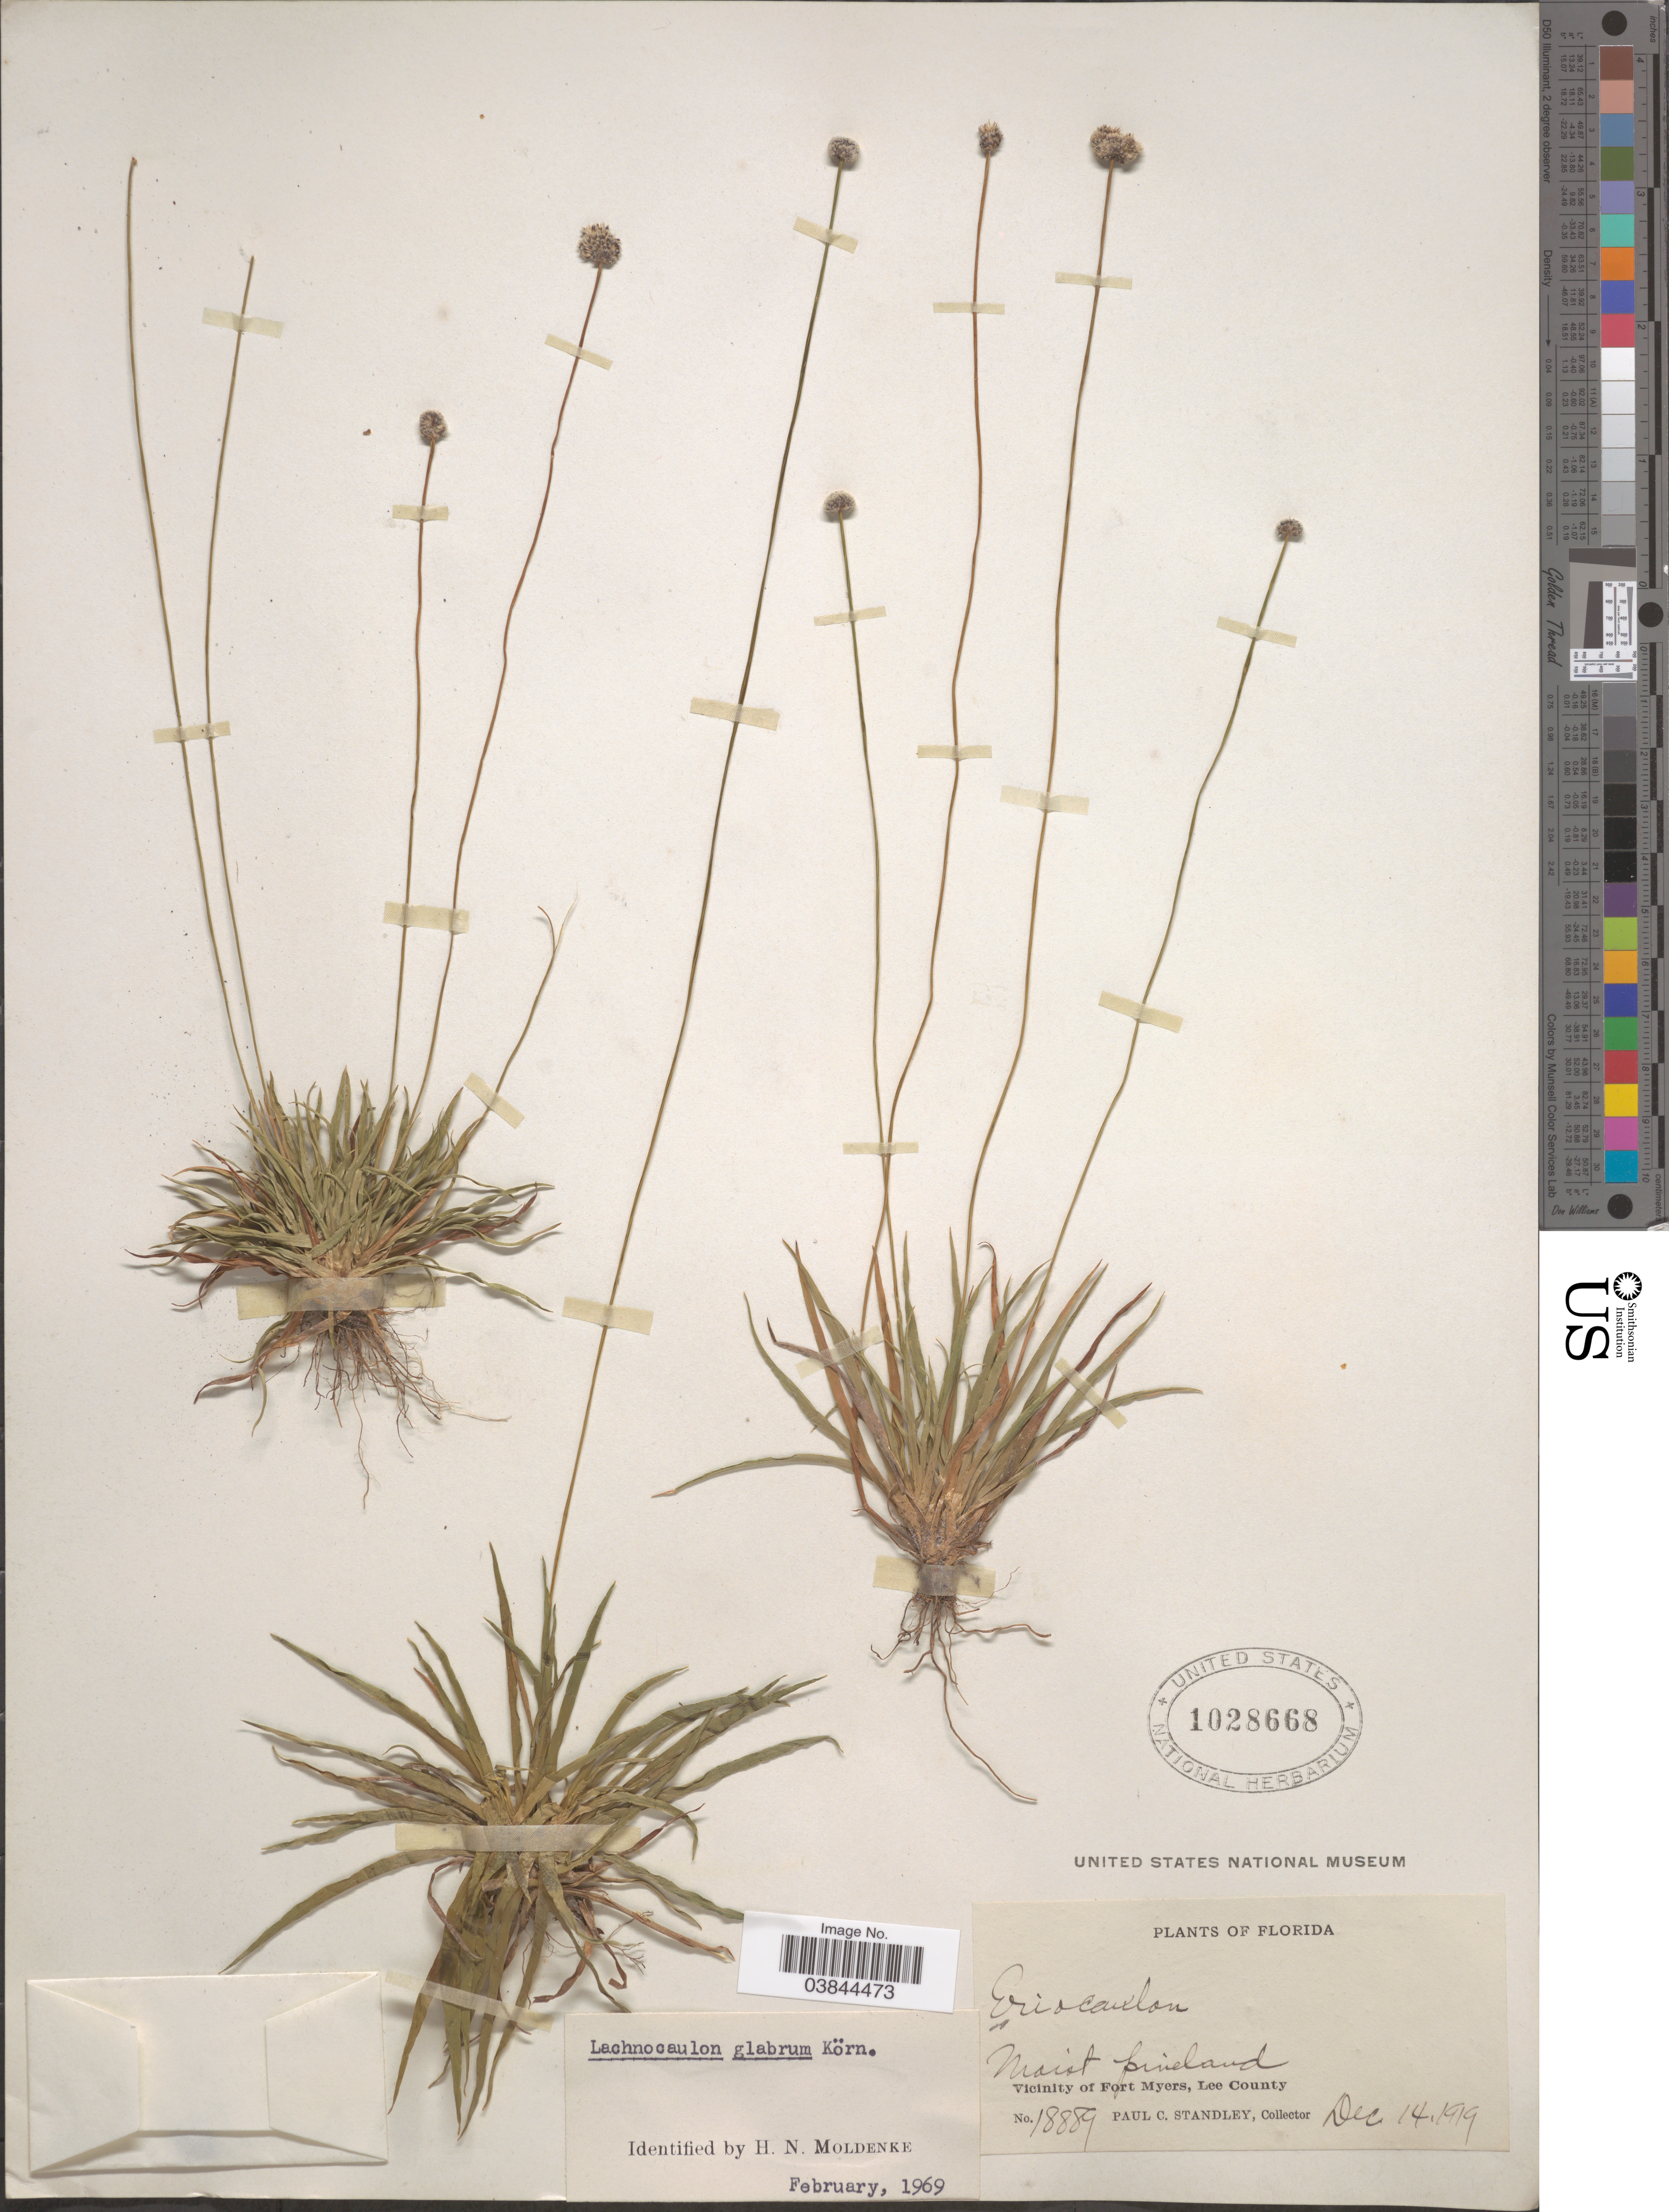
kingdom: Plantae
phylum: Tracheophyta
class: Liliopsida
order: Poales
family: Eriocaulaceae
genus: Lachnocaulon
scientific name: Lachnocaulon glabrum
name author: Körn.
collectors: P. C. Standley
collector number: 18889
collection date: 1919-12-14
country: United States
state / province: Florida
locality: Vicinity of Fort Myers, Lee County.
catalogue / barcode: US 1028668